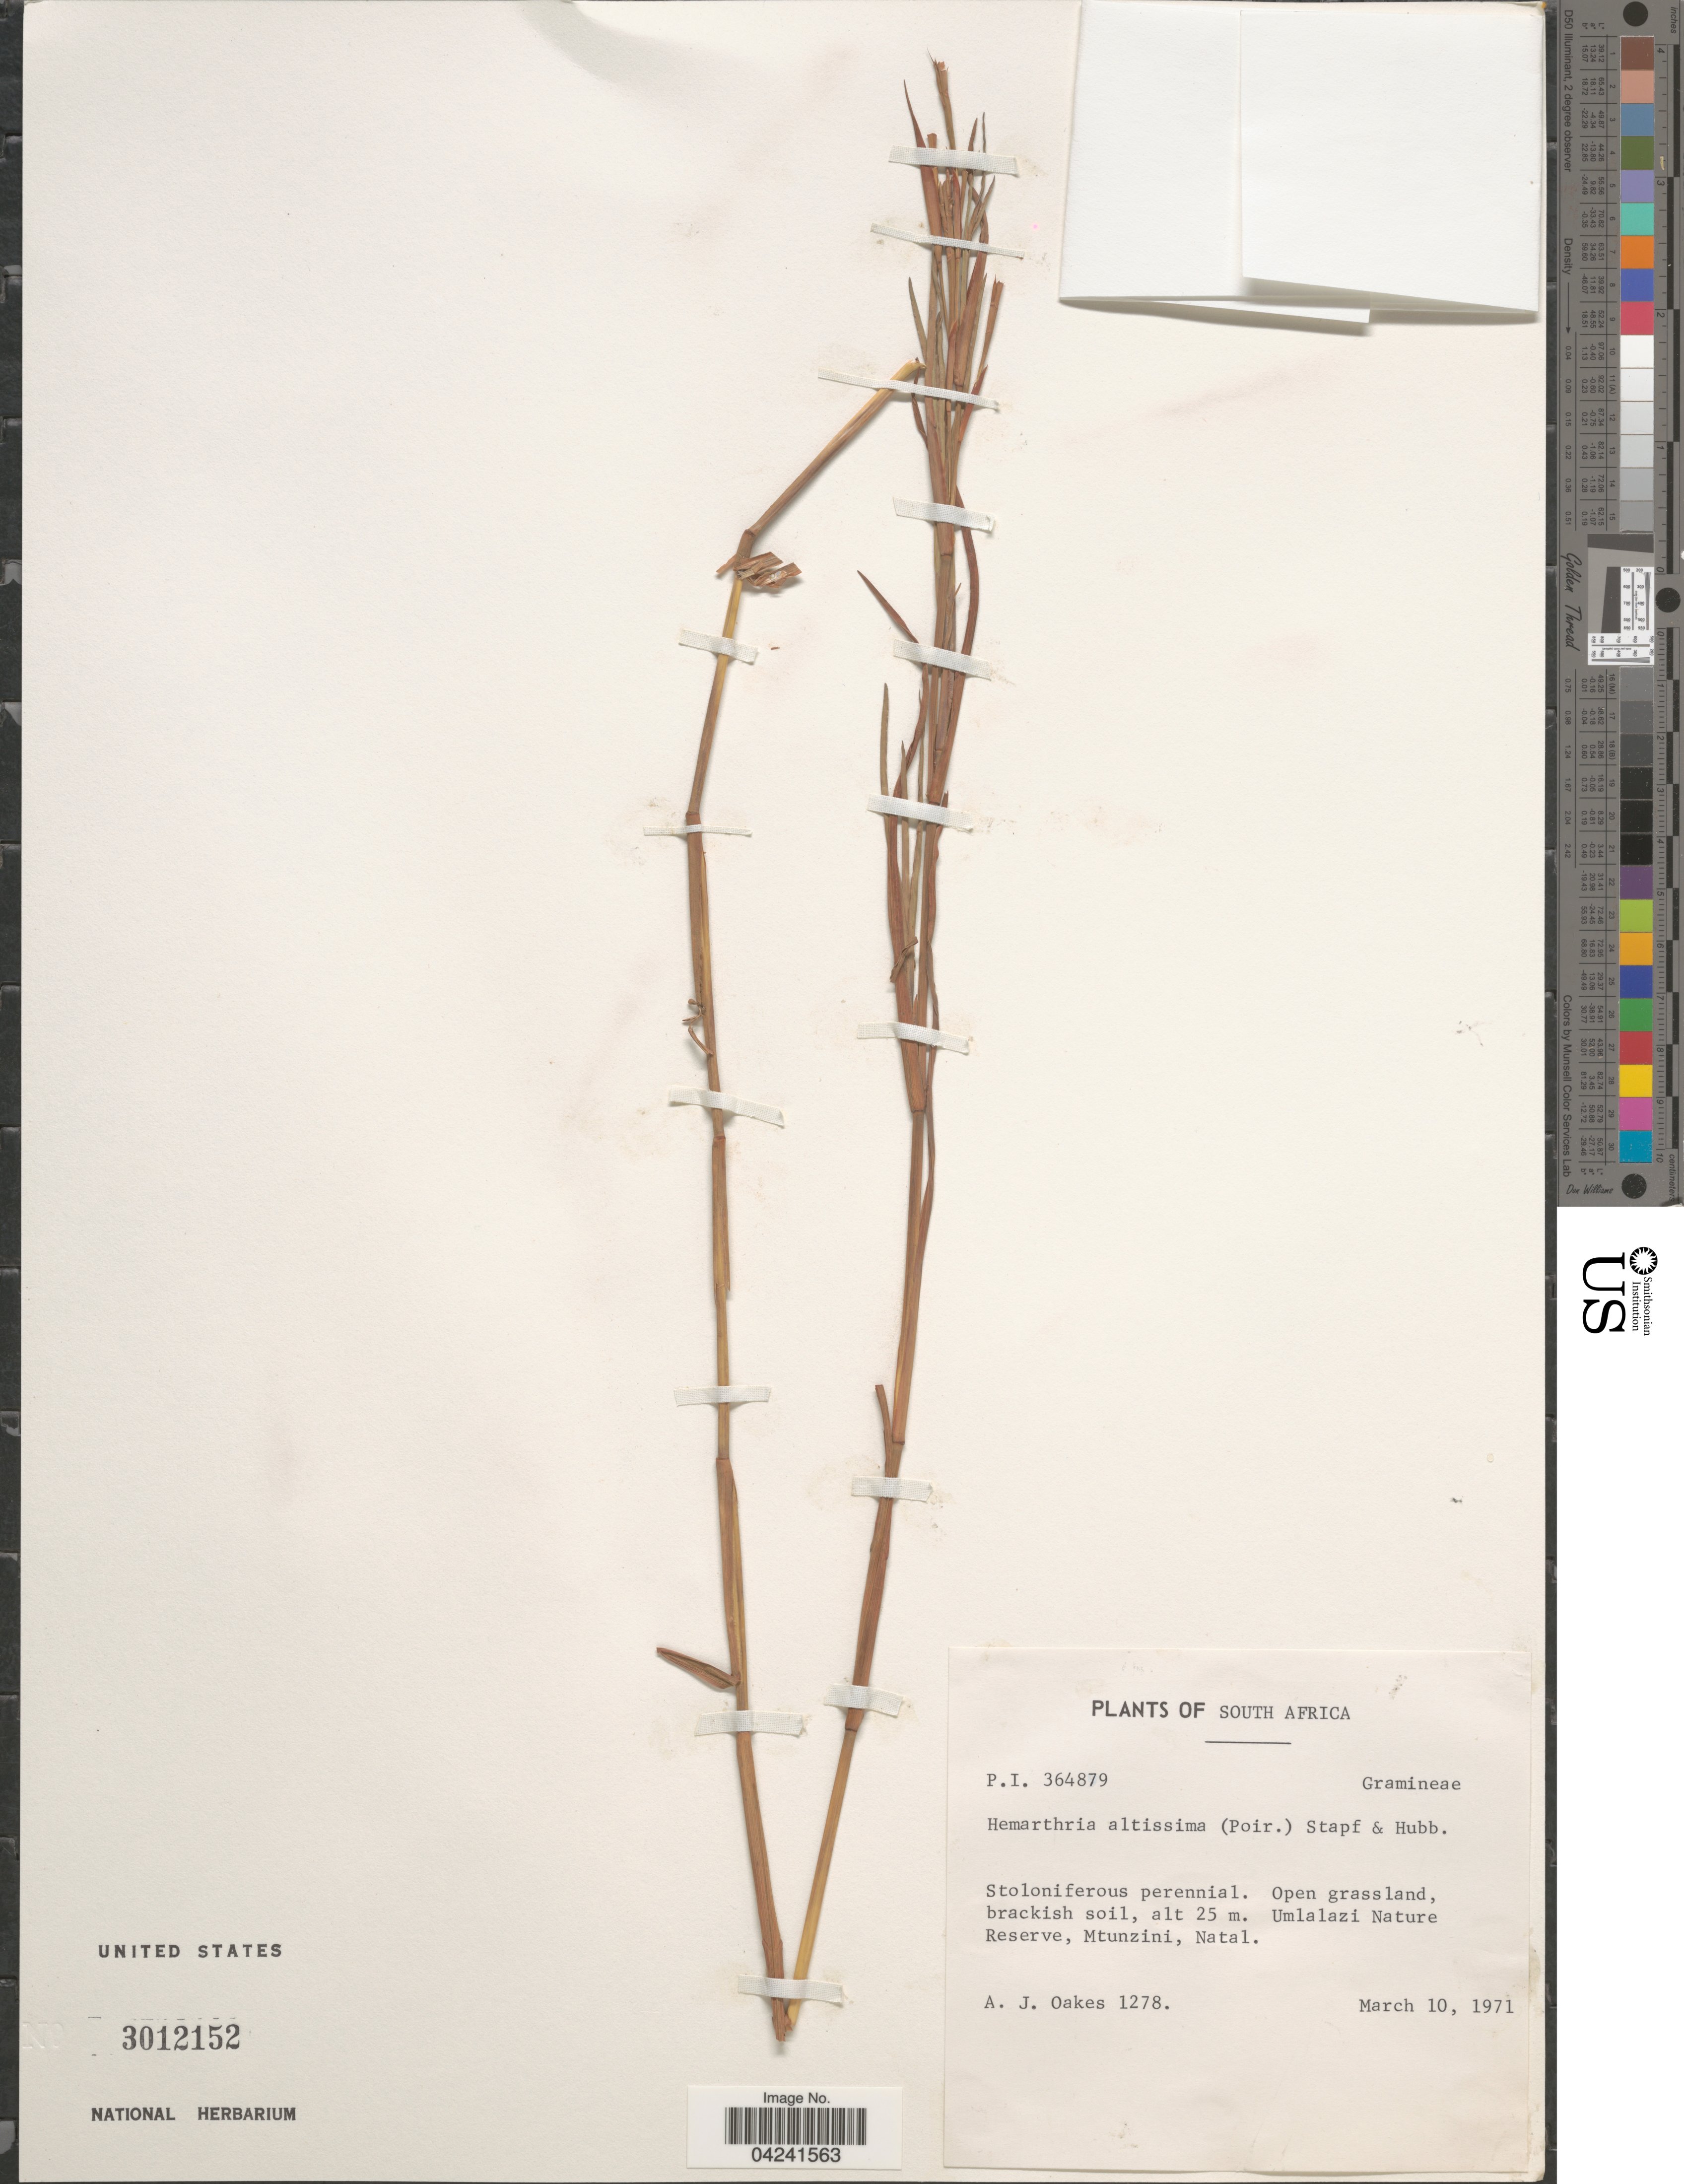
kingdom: Plantae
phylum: Tracheophyta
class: Liliopsida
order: Poales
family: Poaceae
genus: Hemarthria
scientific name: Hemarthria altissima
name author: (Poir.) Stapf & C. E. Hubb.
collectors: A. Oakes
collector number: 1278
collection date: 1971-03-10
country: South Africa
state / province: KwaZulu-Natal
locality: Umlalazi Nature Reserve, Mtunzini, Natal.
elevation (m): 25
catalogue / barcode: US 3012152